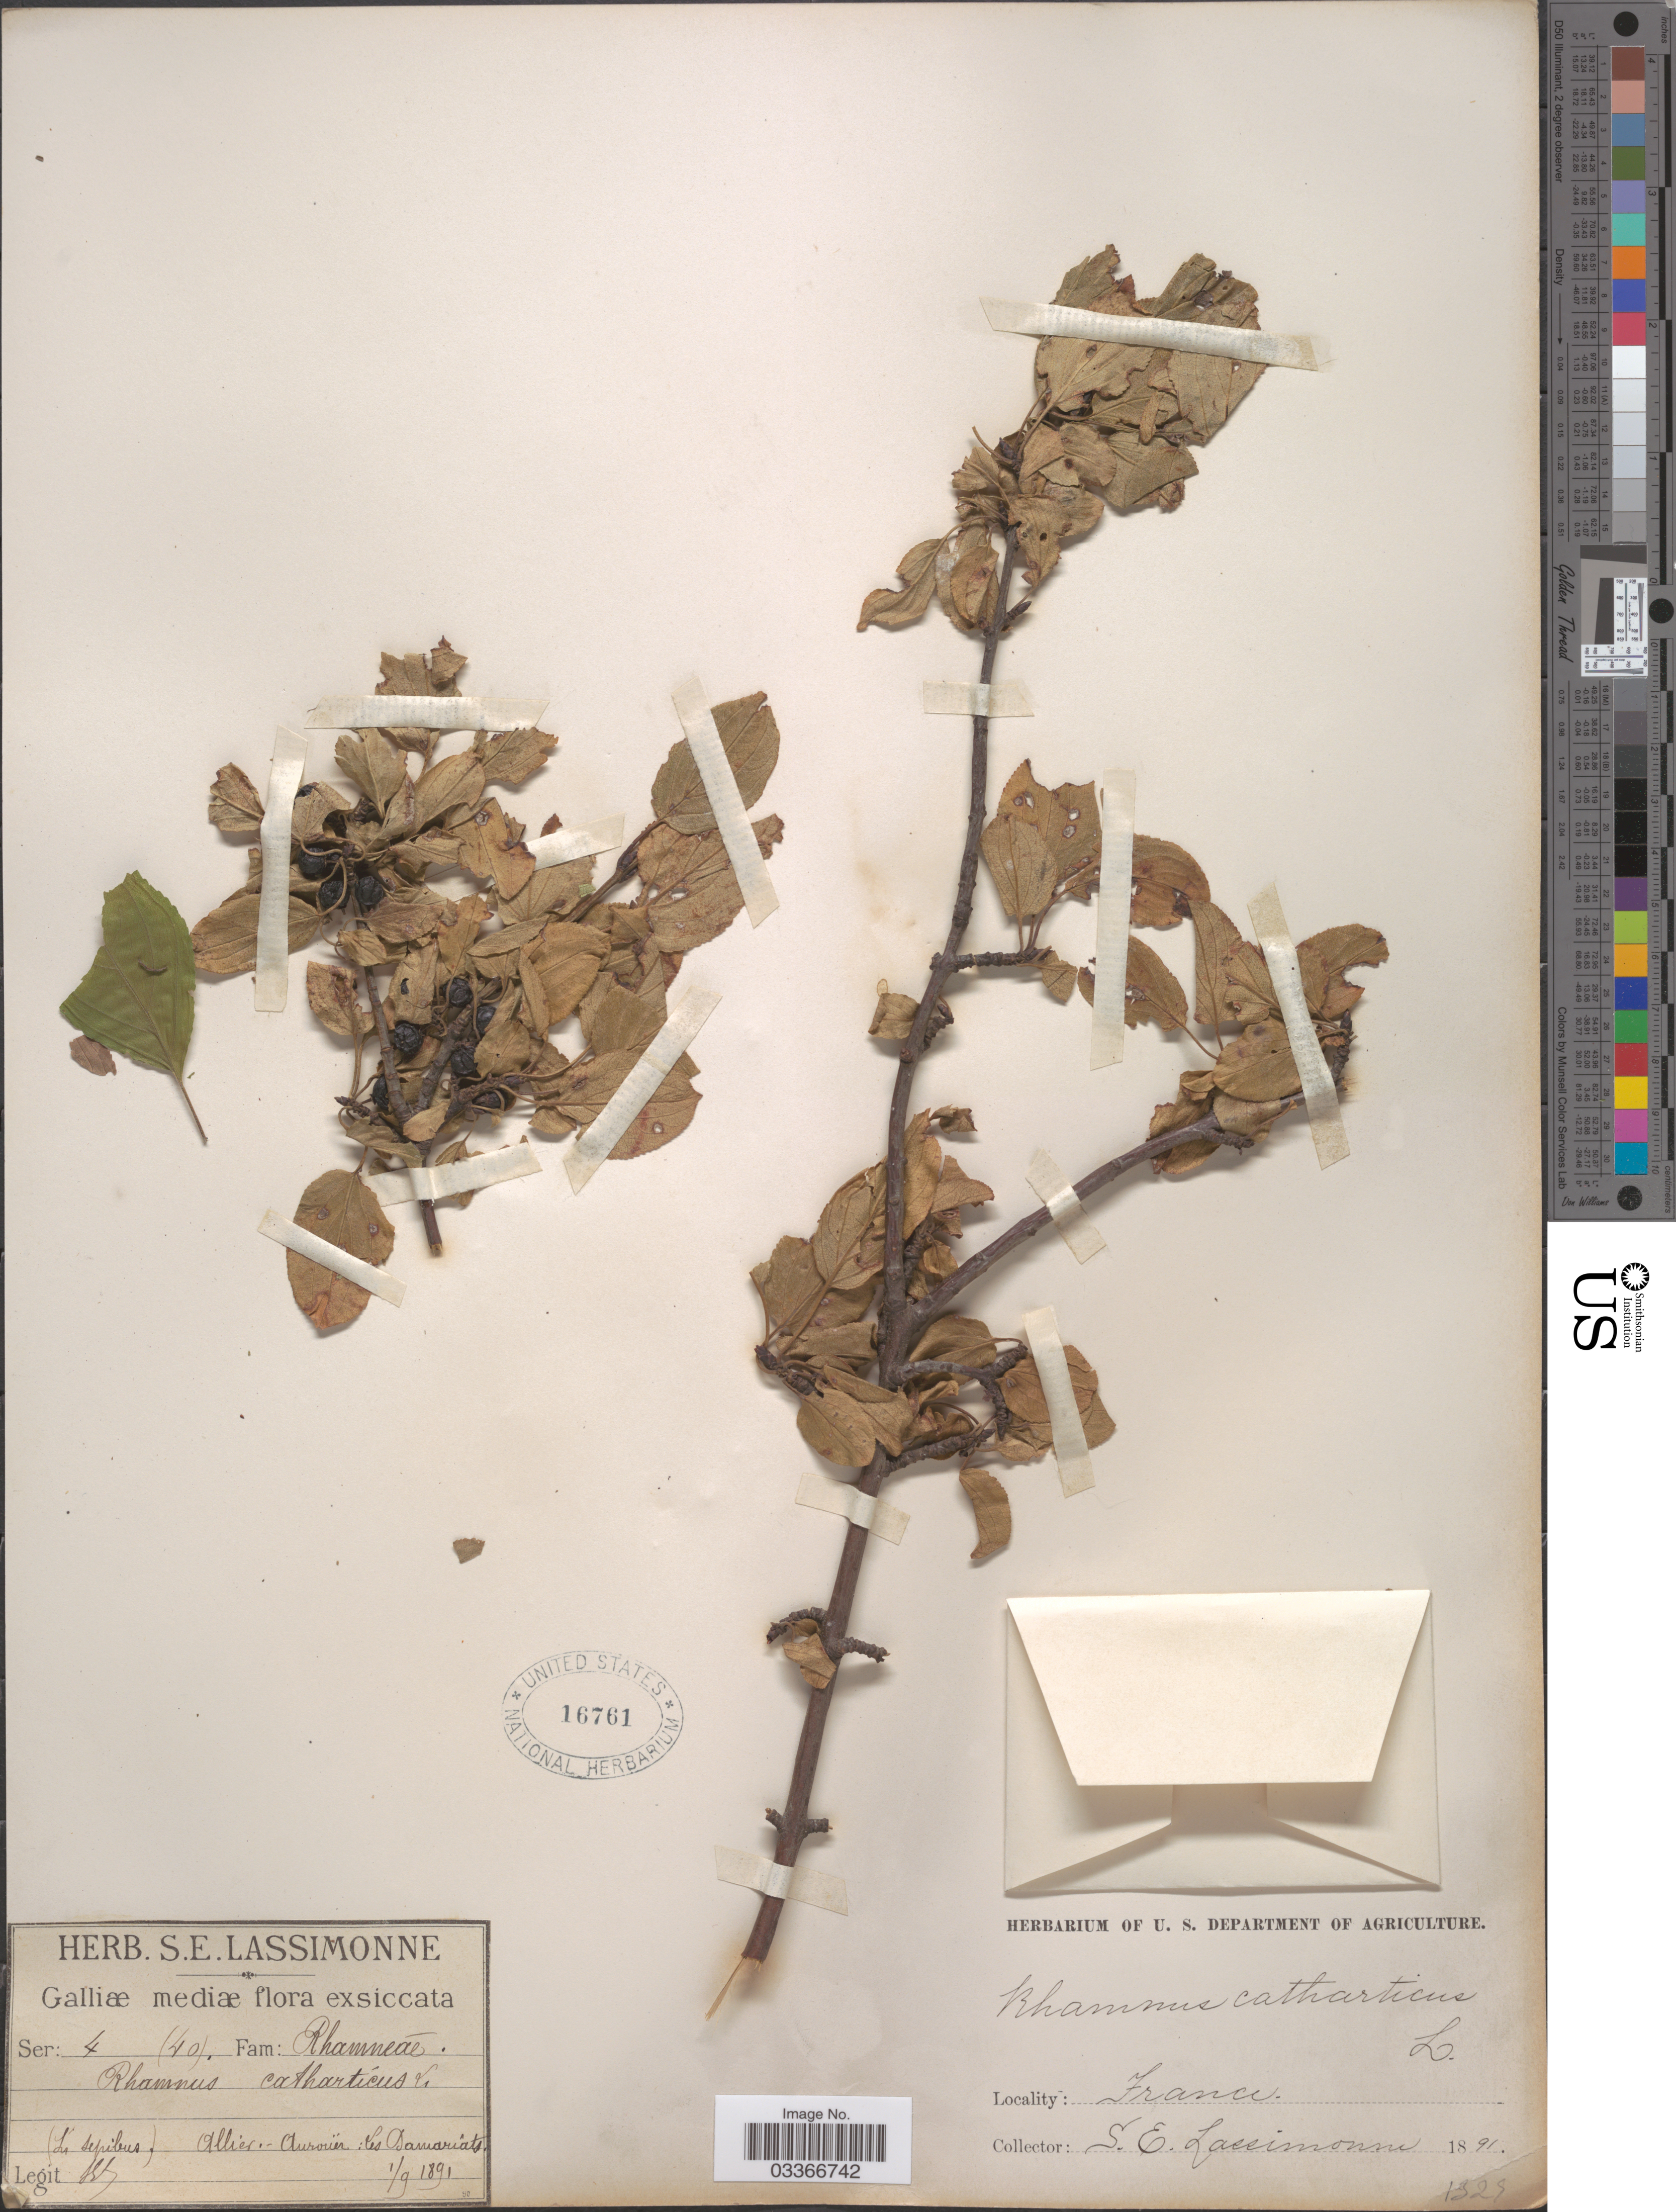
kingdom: Plantae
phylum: Tracheophyta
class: Magnoliopsida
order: Rosales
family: Rhamnaceae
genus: Rhamnus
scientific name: Rhamnus cathartica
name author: L.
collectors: S. Lassimonne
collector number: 4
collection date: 1891-09-01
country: France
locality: Galliæ mediæ. Allier. - Aurouér: Les Damariats.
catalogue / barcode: US 16761